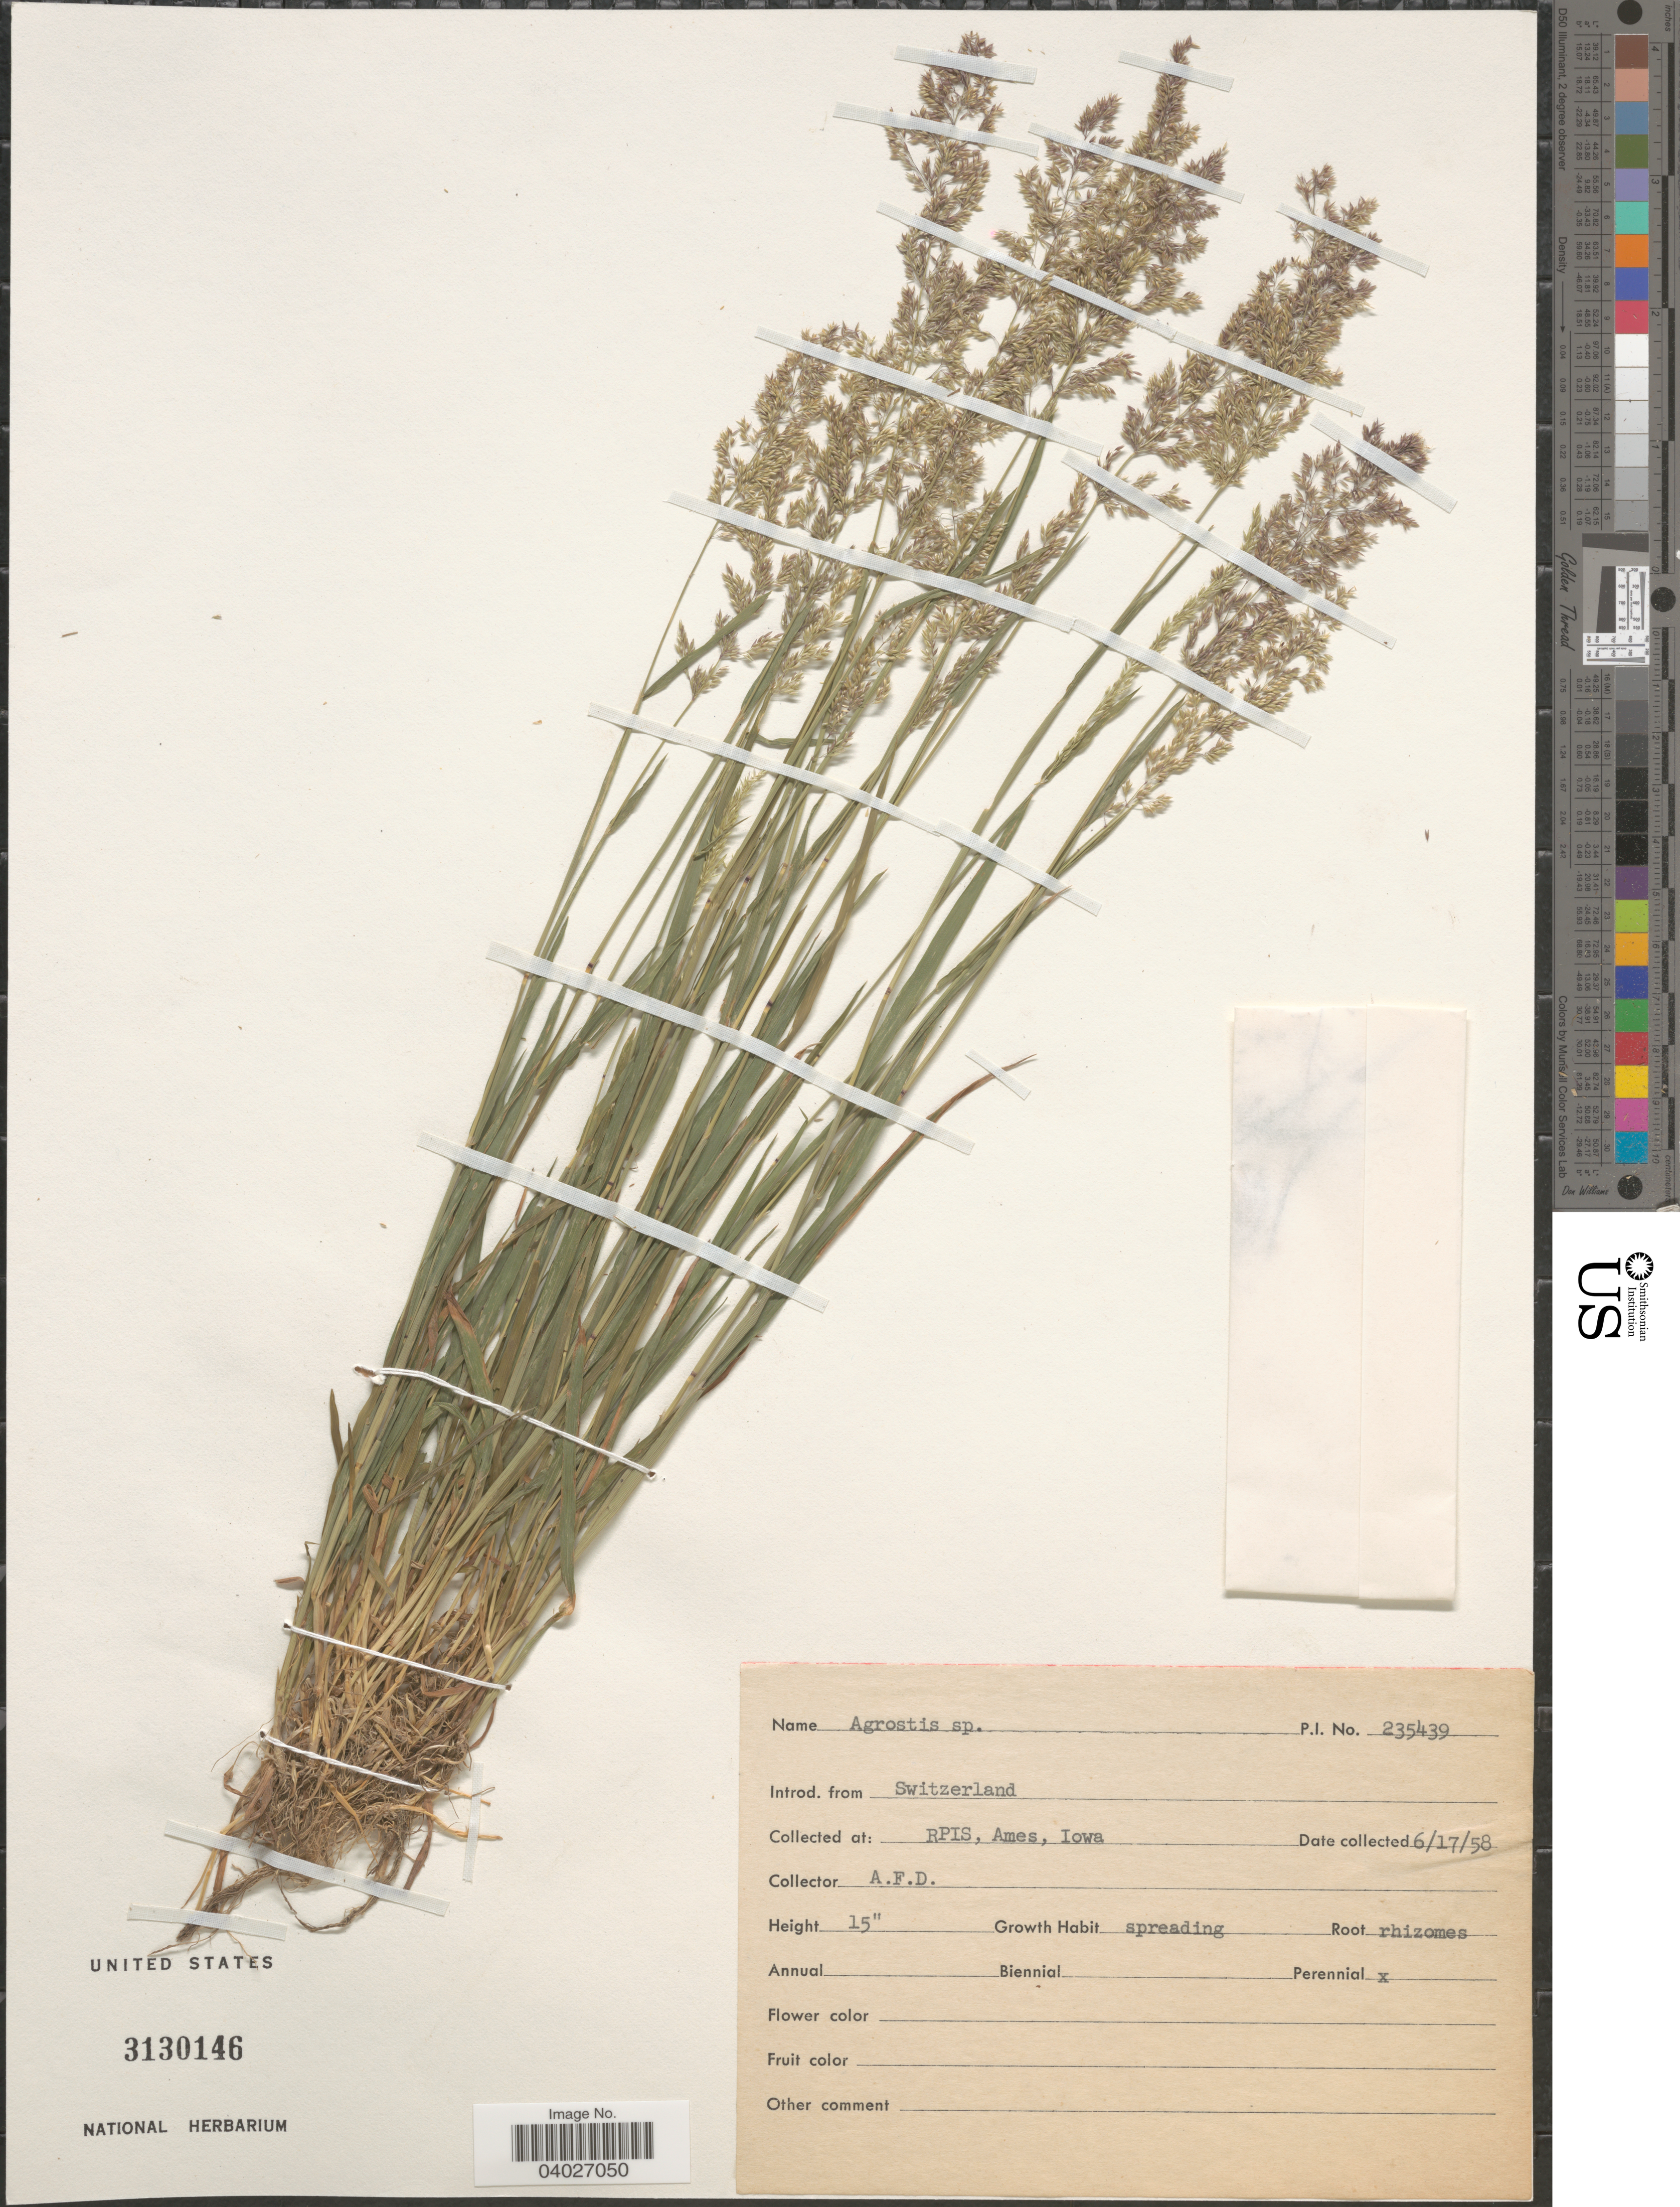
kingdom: Plantae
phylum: Tracheophyta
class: Liliopsida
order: Poales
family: Poaceae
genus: Agrostis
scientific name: Agrostis sp.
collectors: A. D.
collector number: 235439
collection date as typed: Transcribed d/m/y: 19/6/58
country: United States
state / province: Iowa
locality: RPIS, Ames.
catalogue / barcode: US 3130146